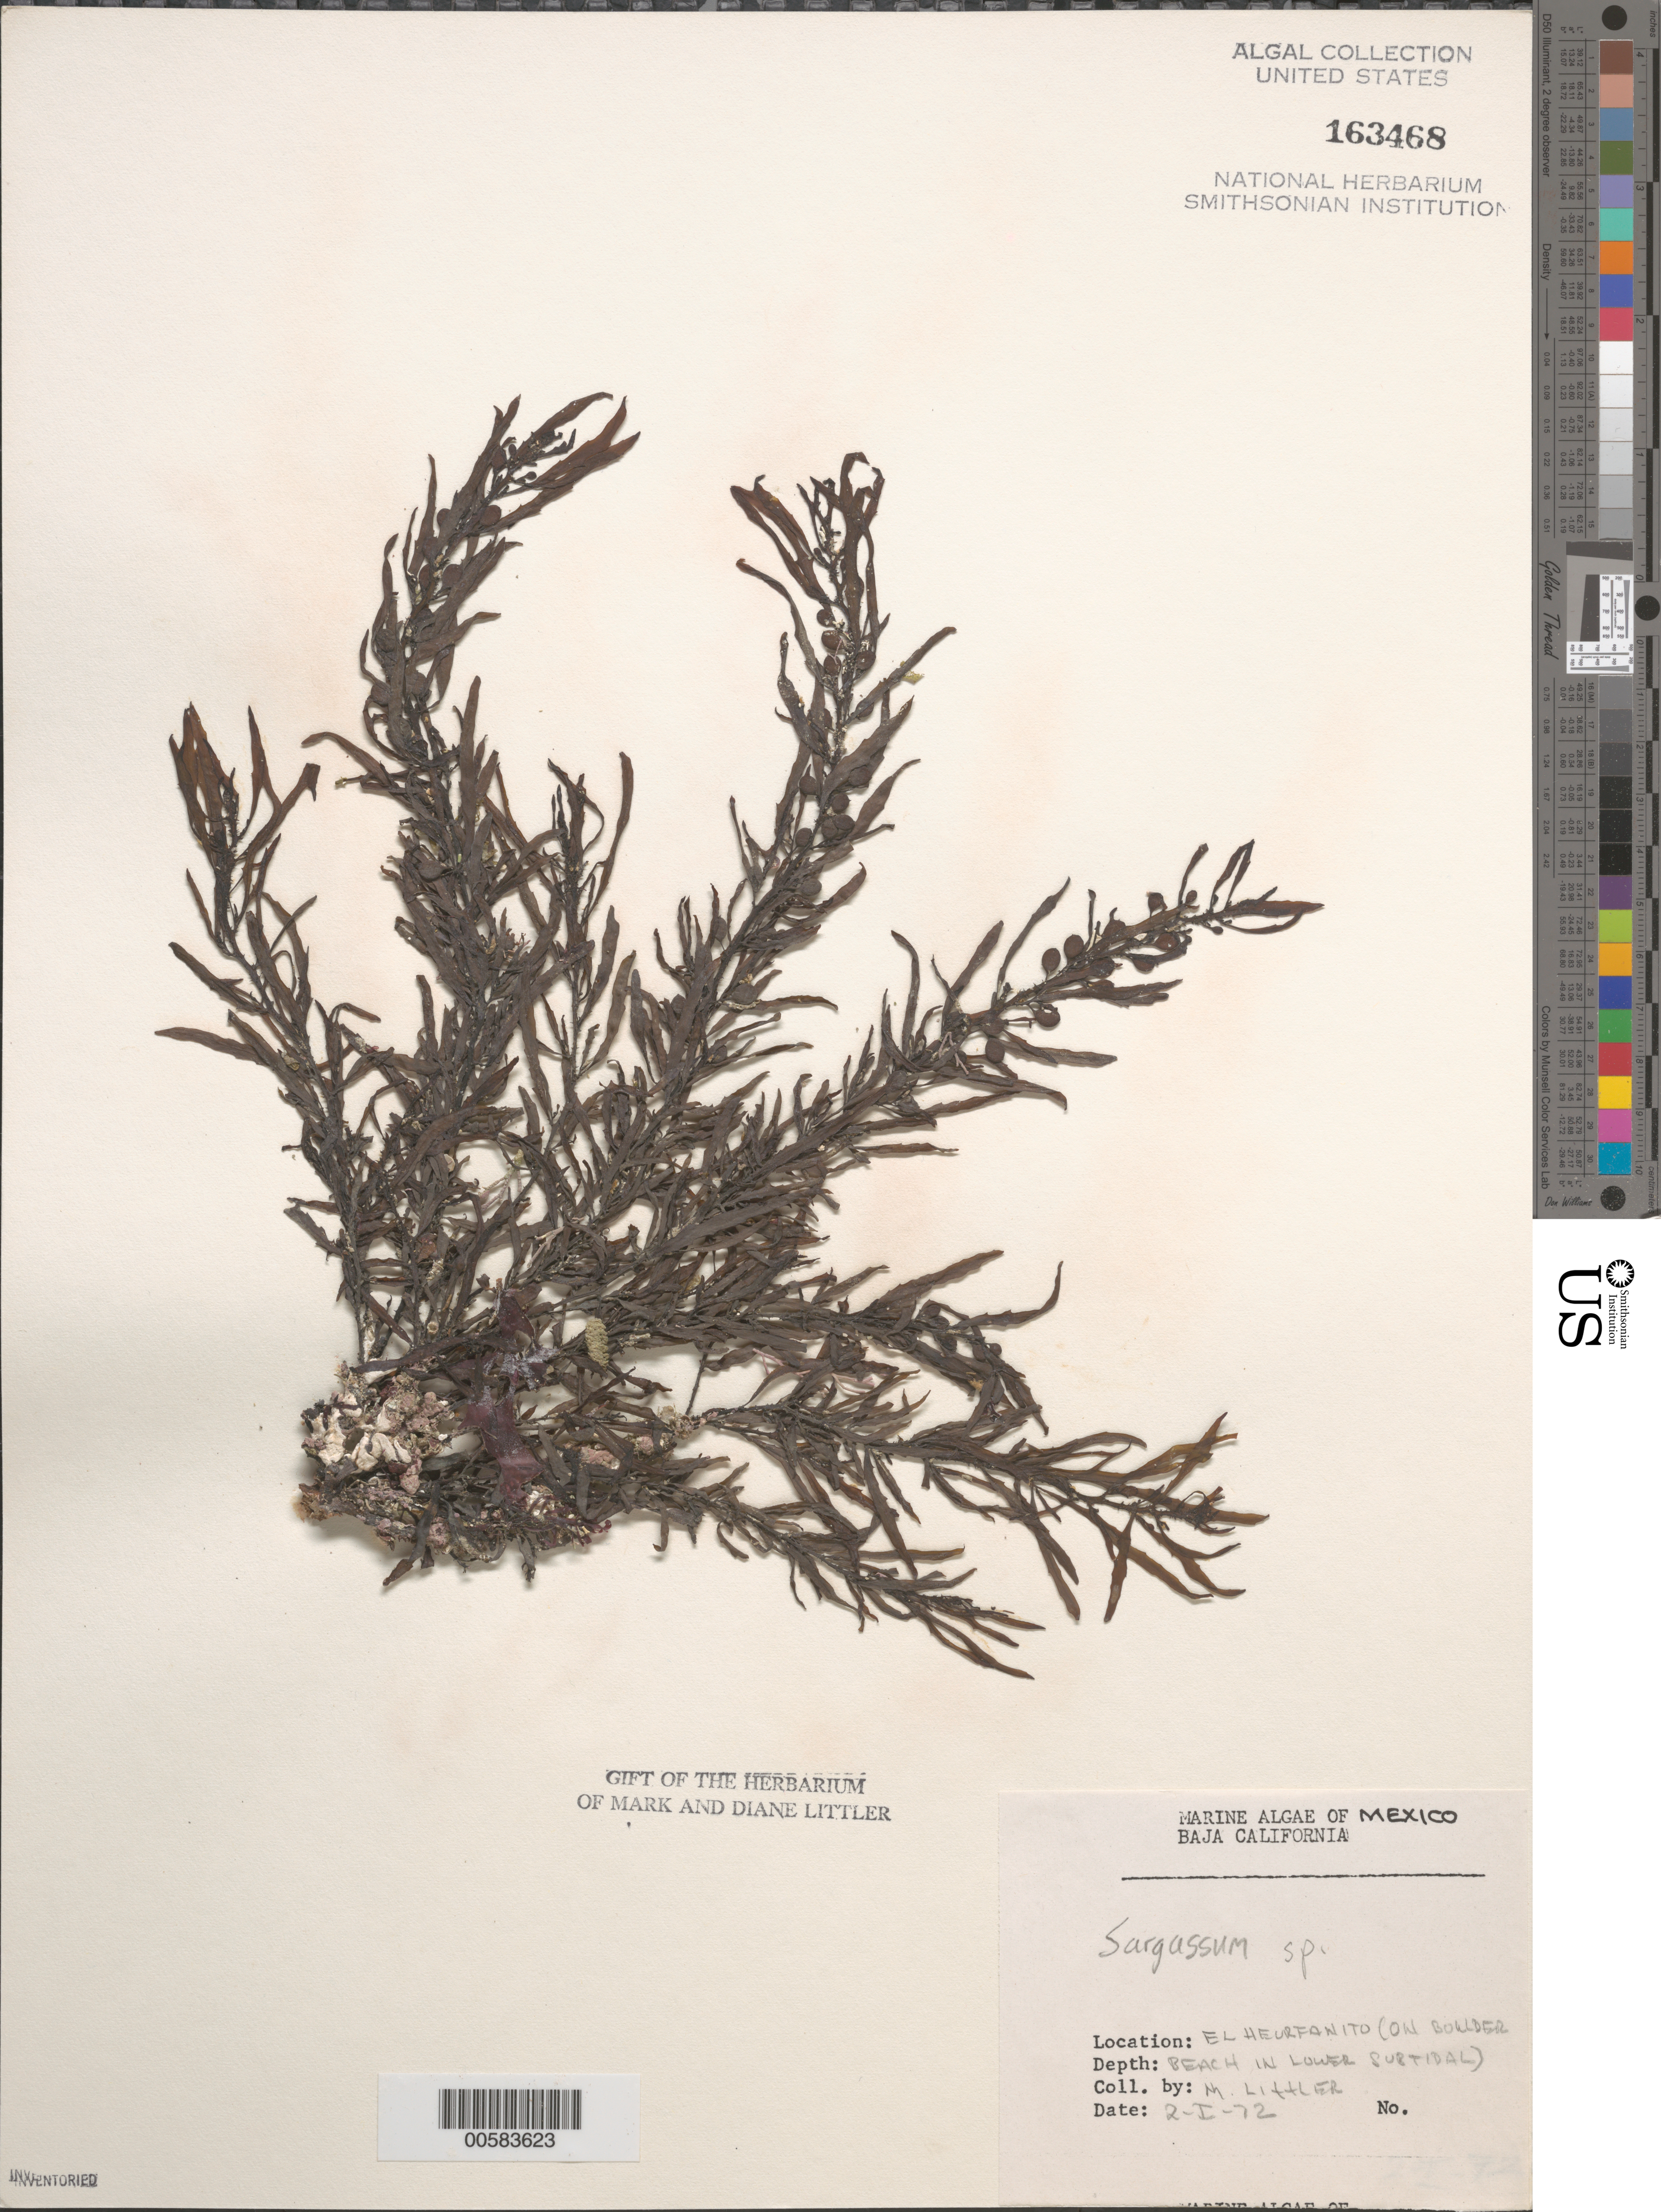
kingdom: Chromista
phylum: Ochrophyta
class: Phaeophyceae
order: Fucales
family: Sargassaceae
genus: Sargassum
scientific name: Sargassum sp.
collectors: M. M. Littler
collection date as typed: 02 Jan 1972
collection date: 1972-01-02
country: Mexico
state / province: Baja California Norte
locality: El Heurfanito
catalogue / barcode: US 163468